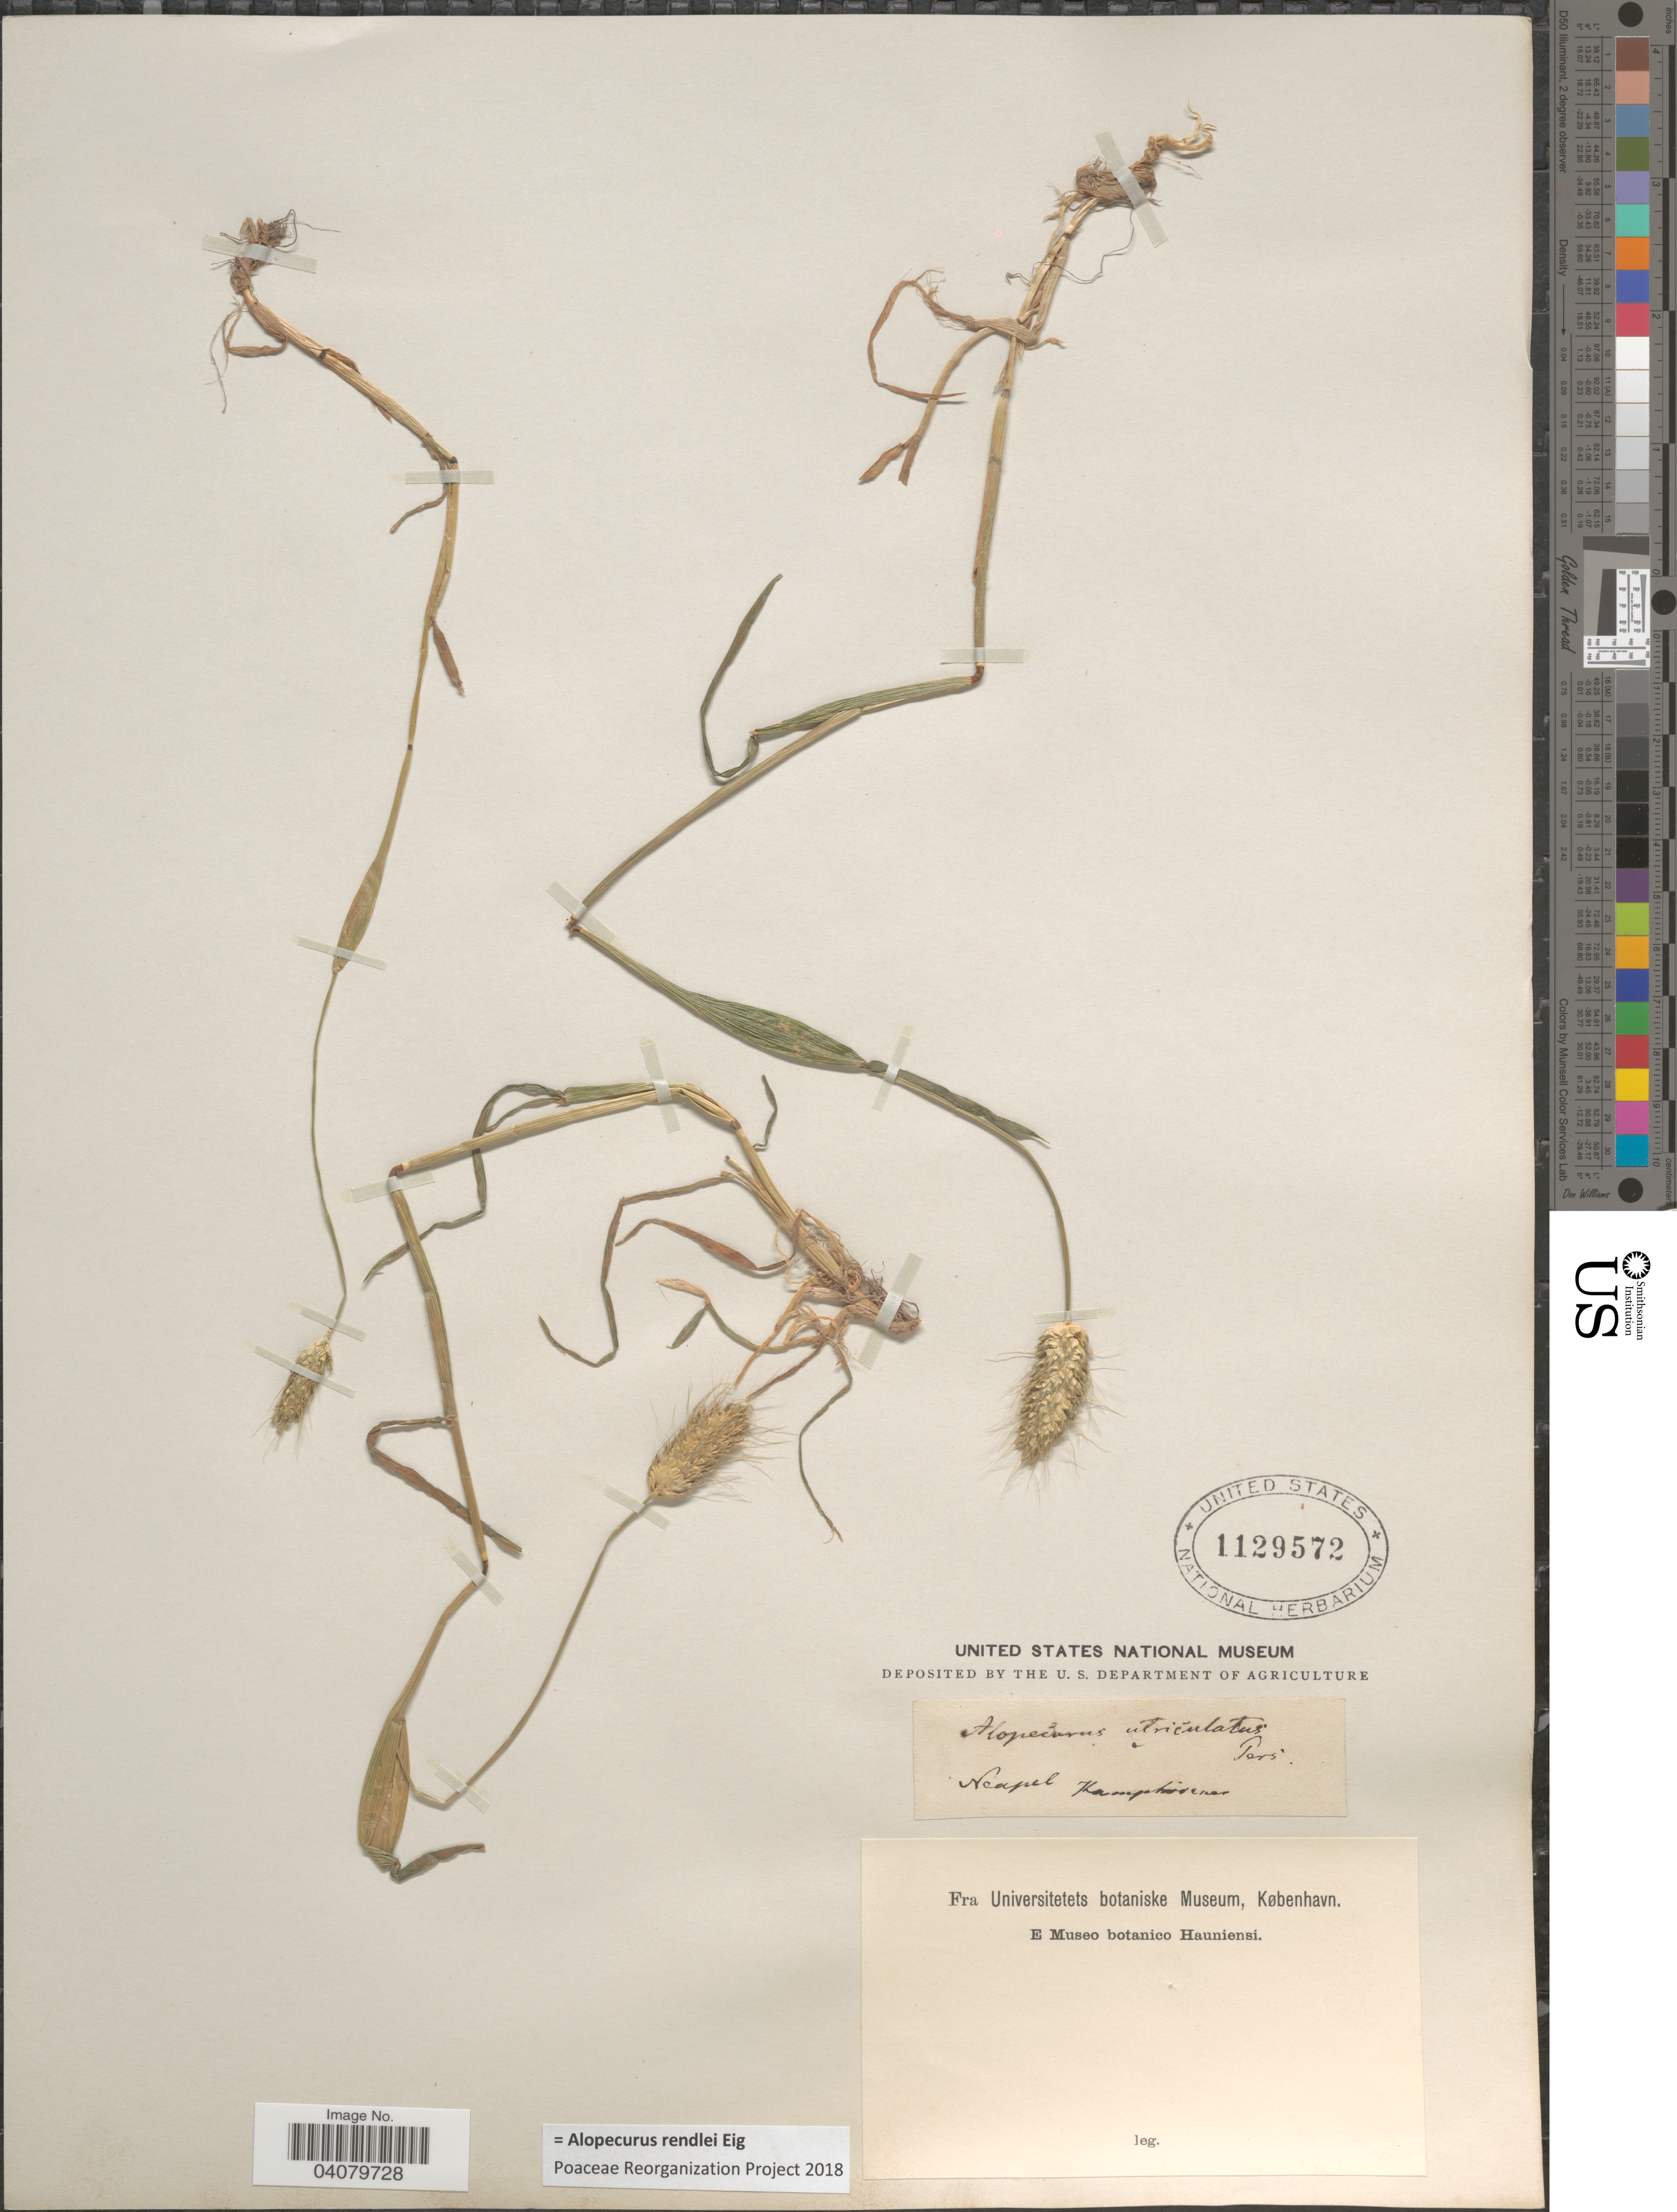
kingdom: Plantae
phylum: Tracheophyta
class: Liliopsida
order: Poales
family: Poaceae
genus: Alopecurus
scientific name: Alopecurus rendlei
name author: Eig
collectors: B. Kamphövener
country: Italy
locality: Neapel.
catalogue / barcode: US 1129572